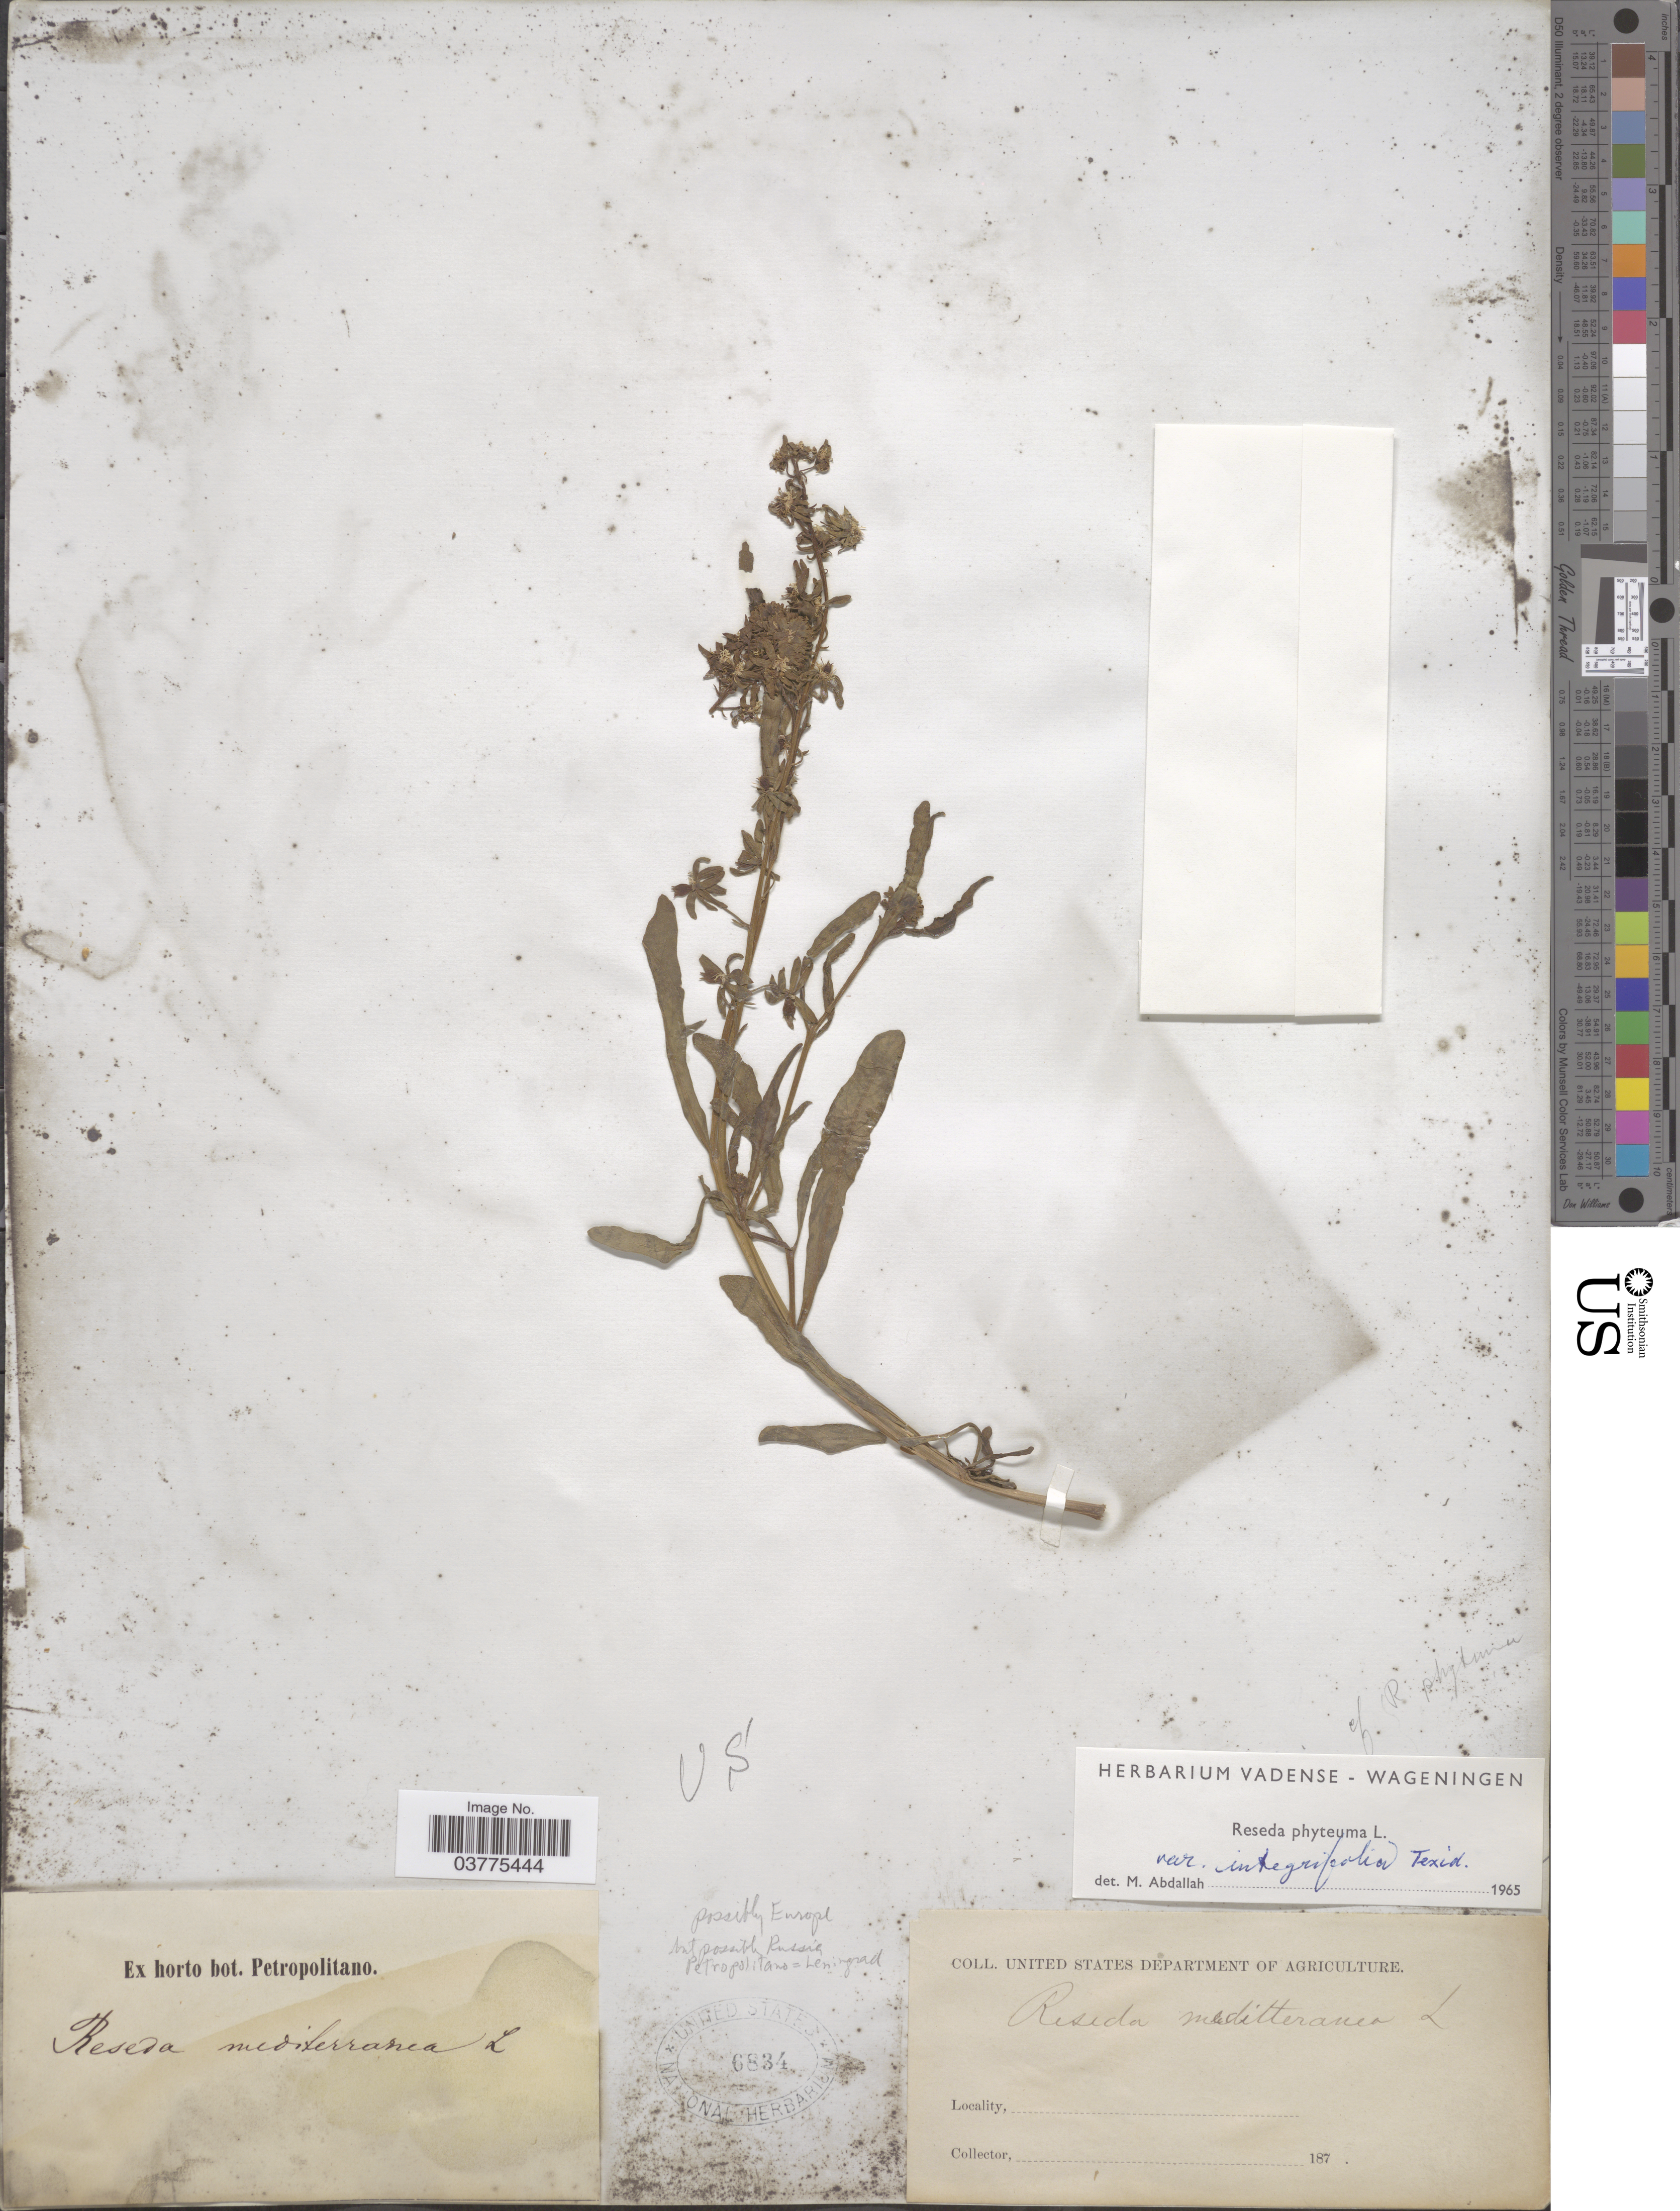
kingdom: Plantae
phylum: Tracheophyta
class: Magnoliopsida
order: Brassicales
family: Resedaceae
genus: Reseda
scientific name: Reseda phyteuma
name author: L.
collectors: ex Horto Bot. Petropolitano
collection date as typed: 187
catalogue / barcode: US 6834